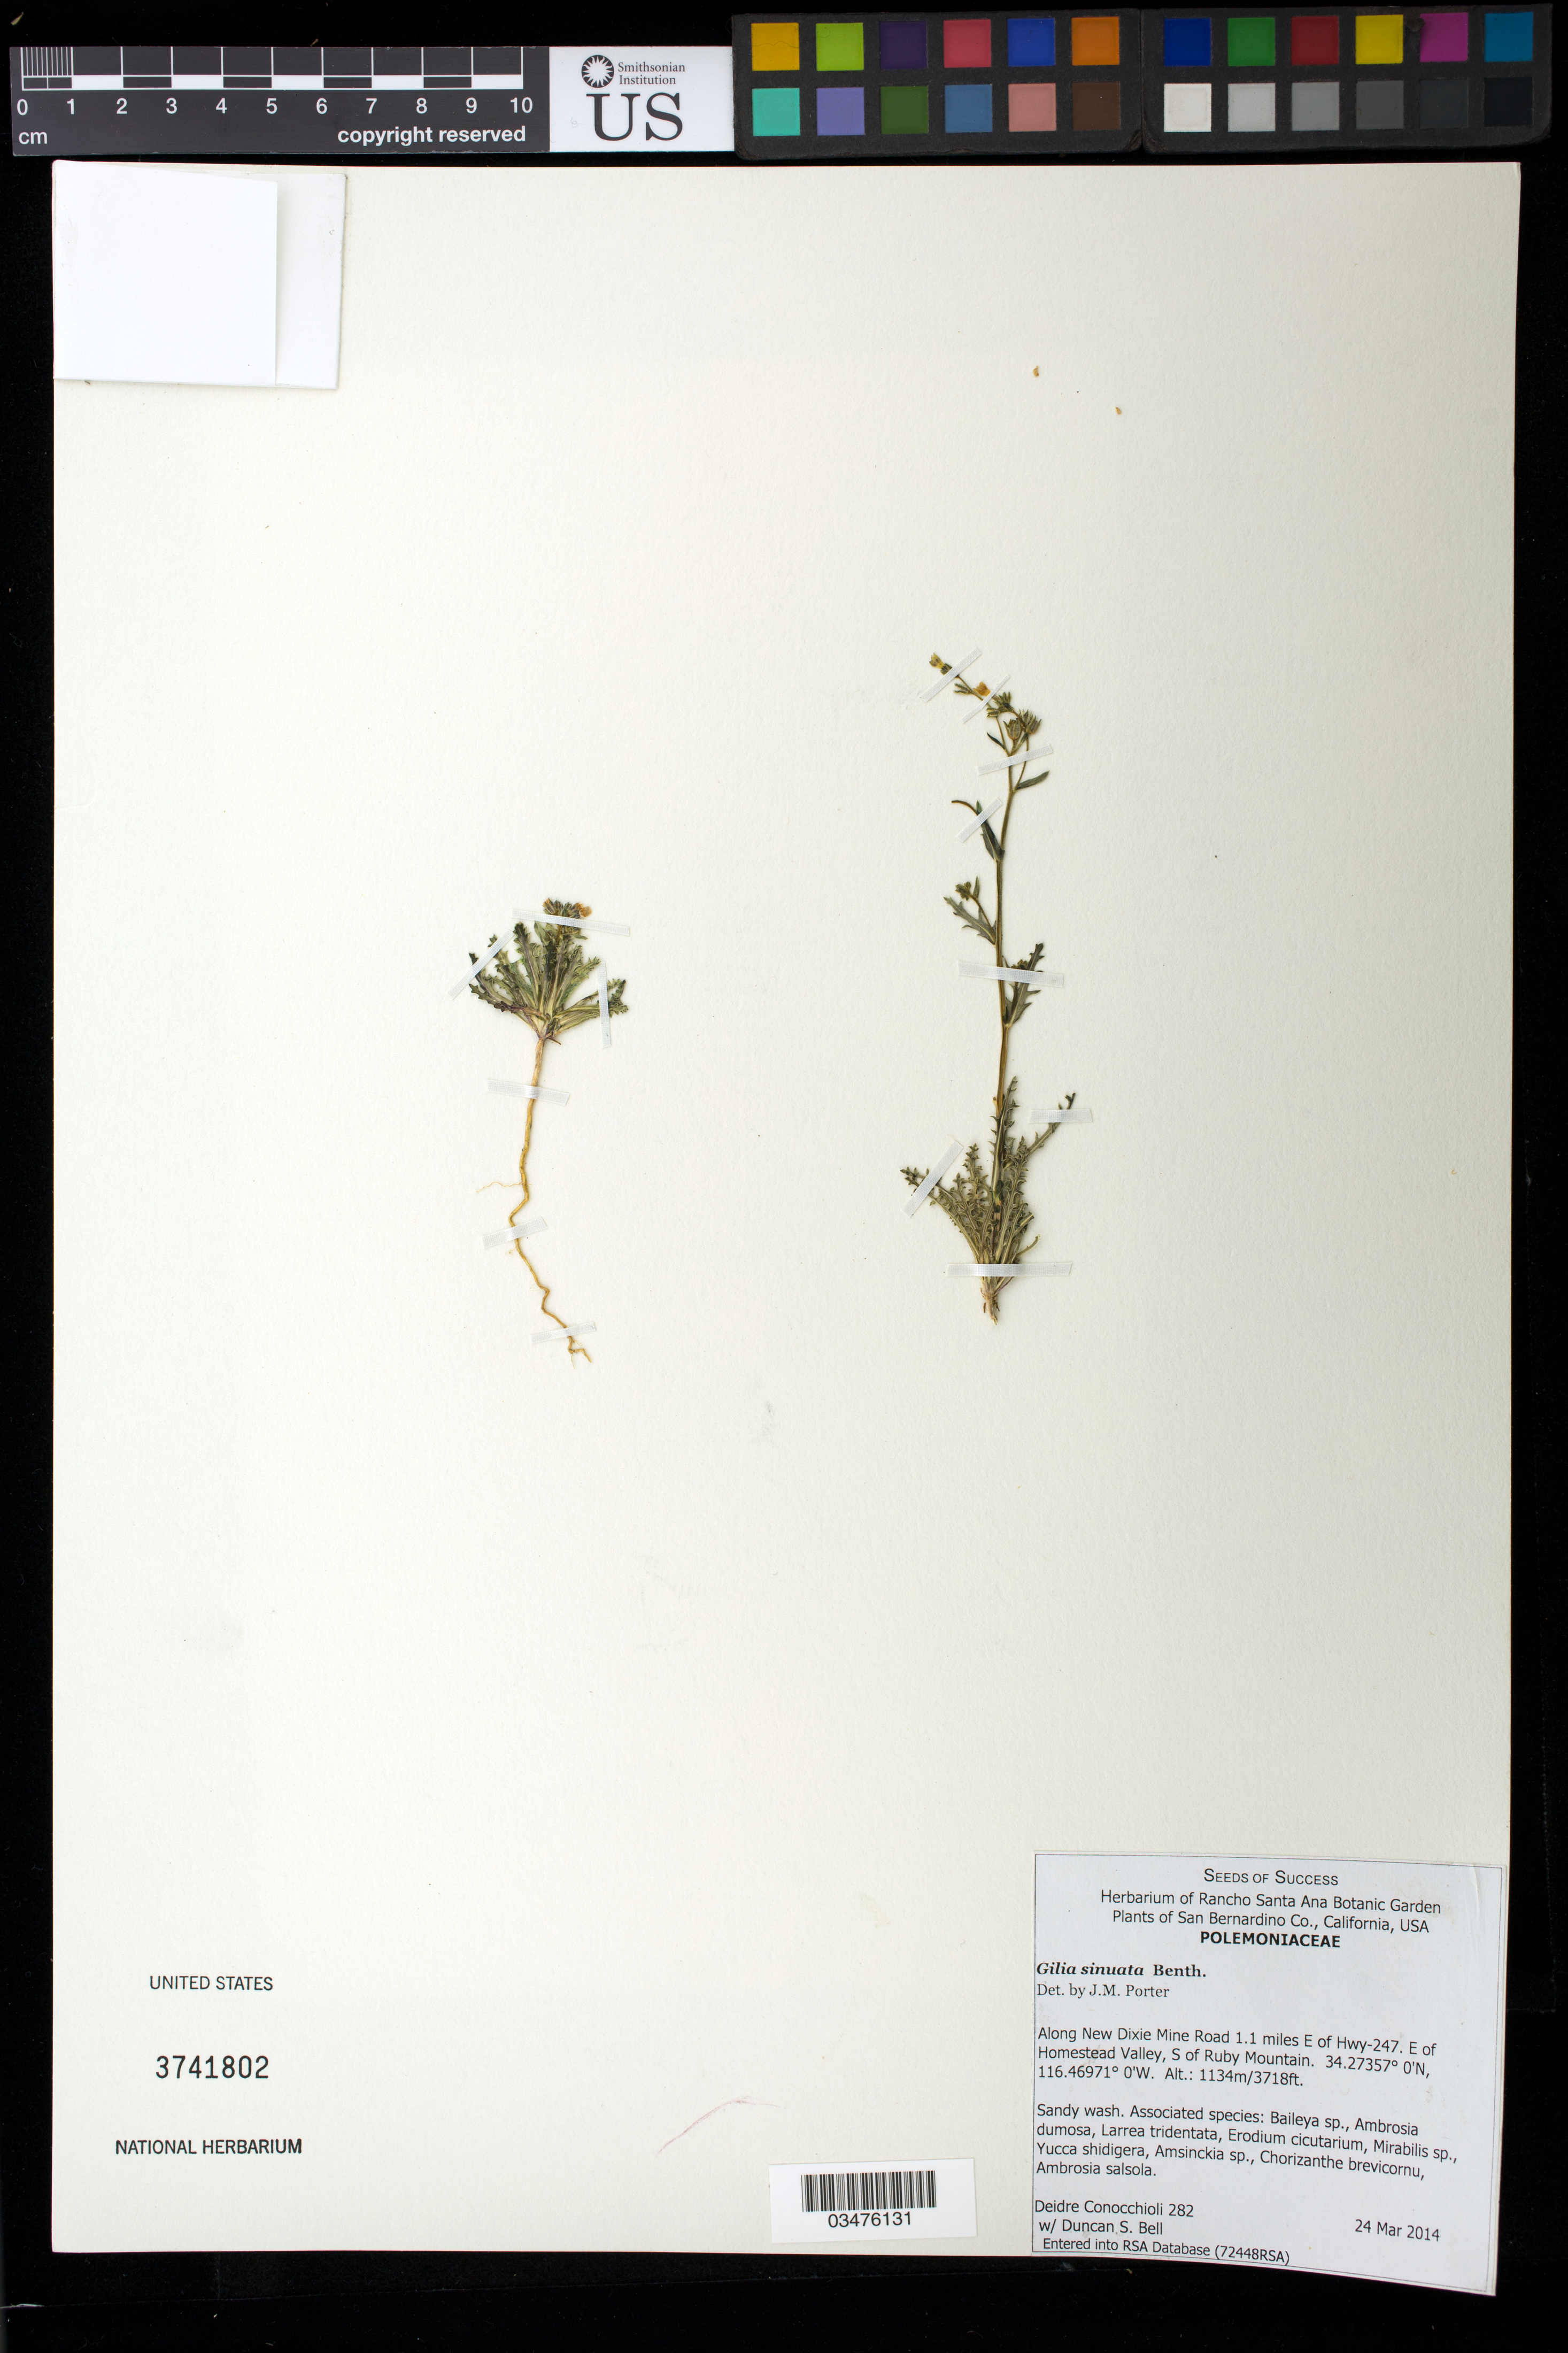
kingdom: Plantae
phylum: Tracheophyta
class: Magnoliopsida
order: Ericales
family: Polemoniaceae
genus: Gilia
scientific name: Gilia sinuata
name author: Douglas ex Benth.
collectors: D. Conocchioli & D. S. Bell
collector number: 282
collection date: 2014-03-24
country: United States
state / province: California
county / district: San Bernardino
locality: Along New Dixie Mine Road 1.1 mi. E of Hwy 247. E of Homestead Valley, S of Ruby Mt.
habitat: Sandy wash. With Baileya sp., Ambrosia dumosa, Larrea tridentata, ect.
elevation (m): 1133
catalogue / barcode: US 3741802